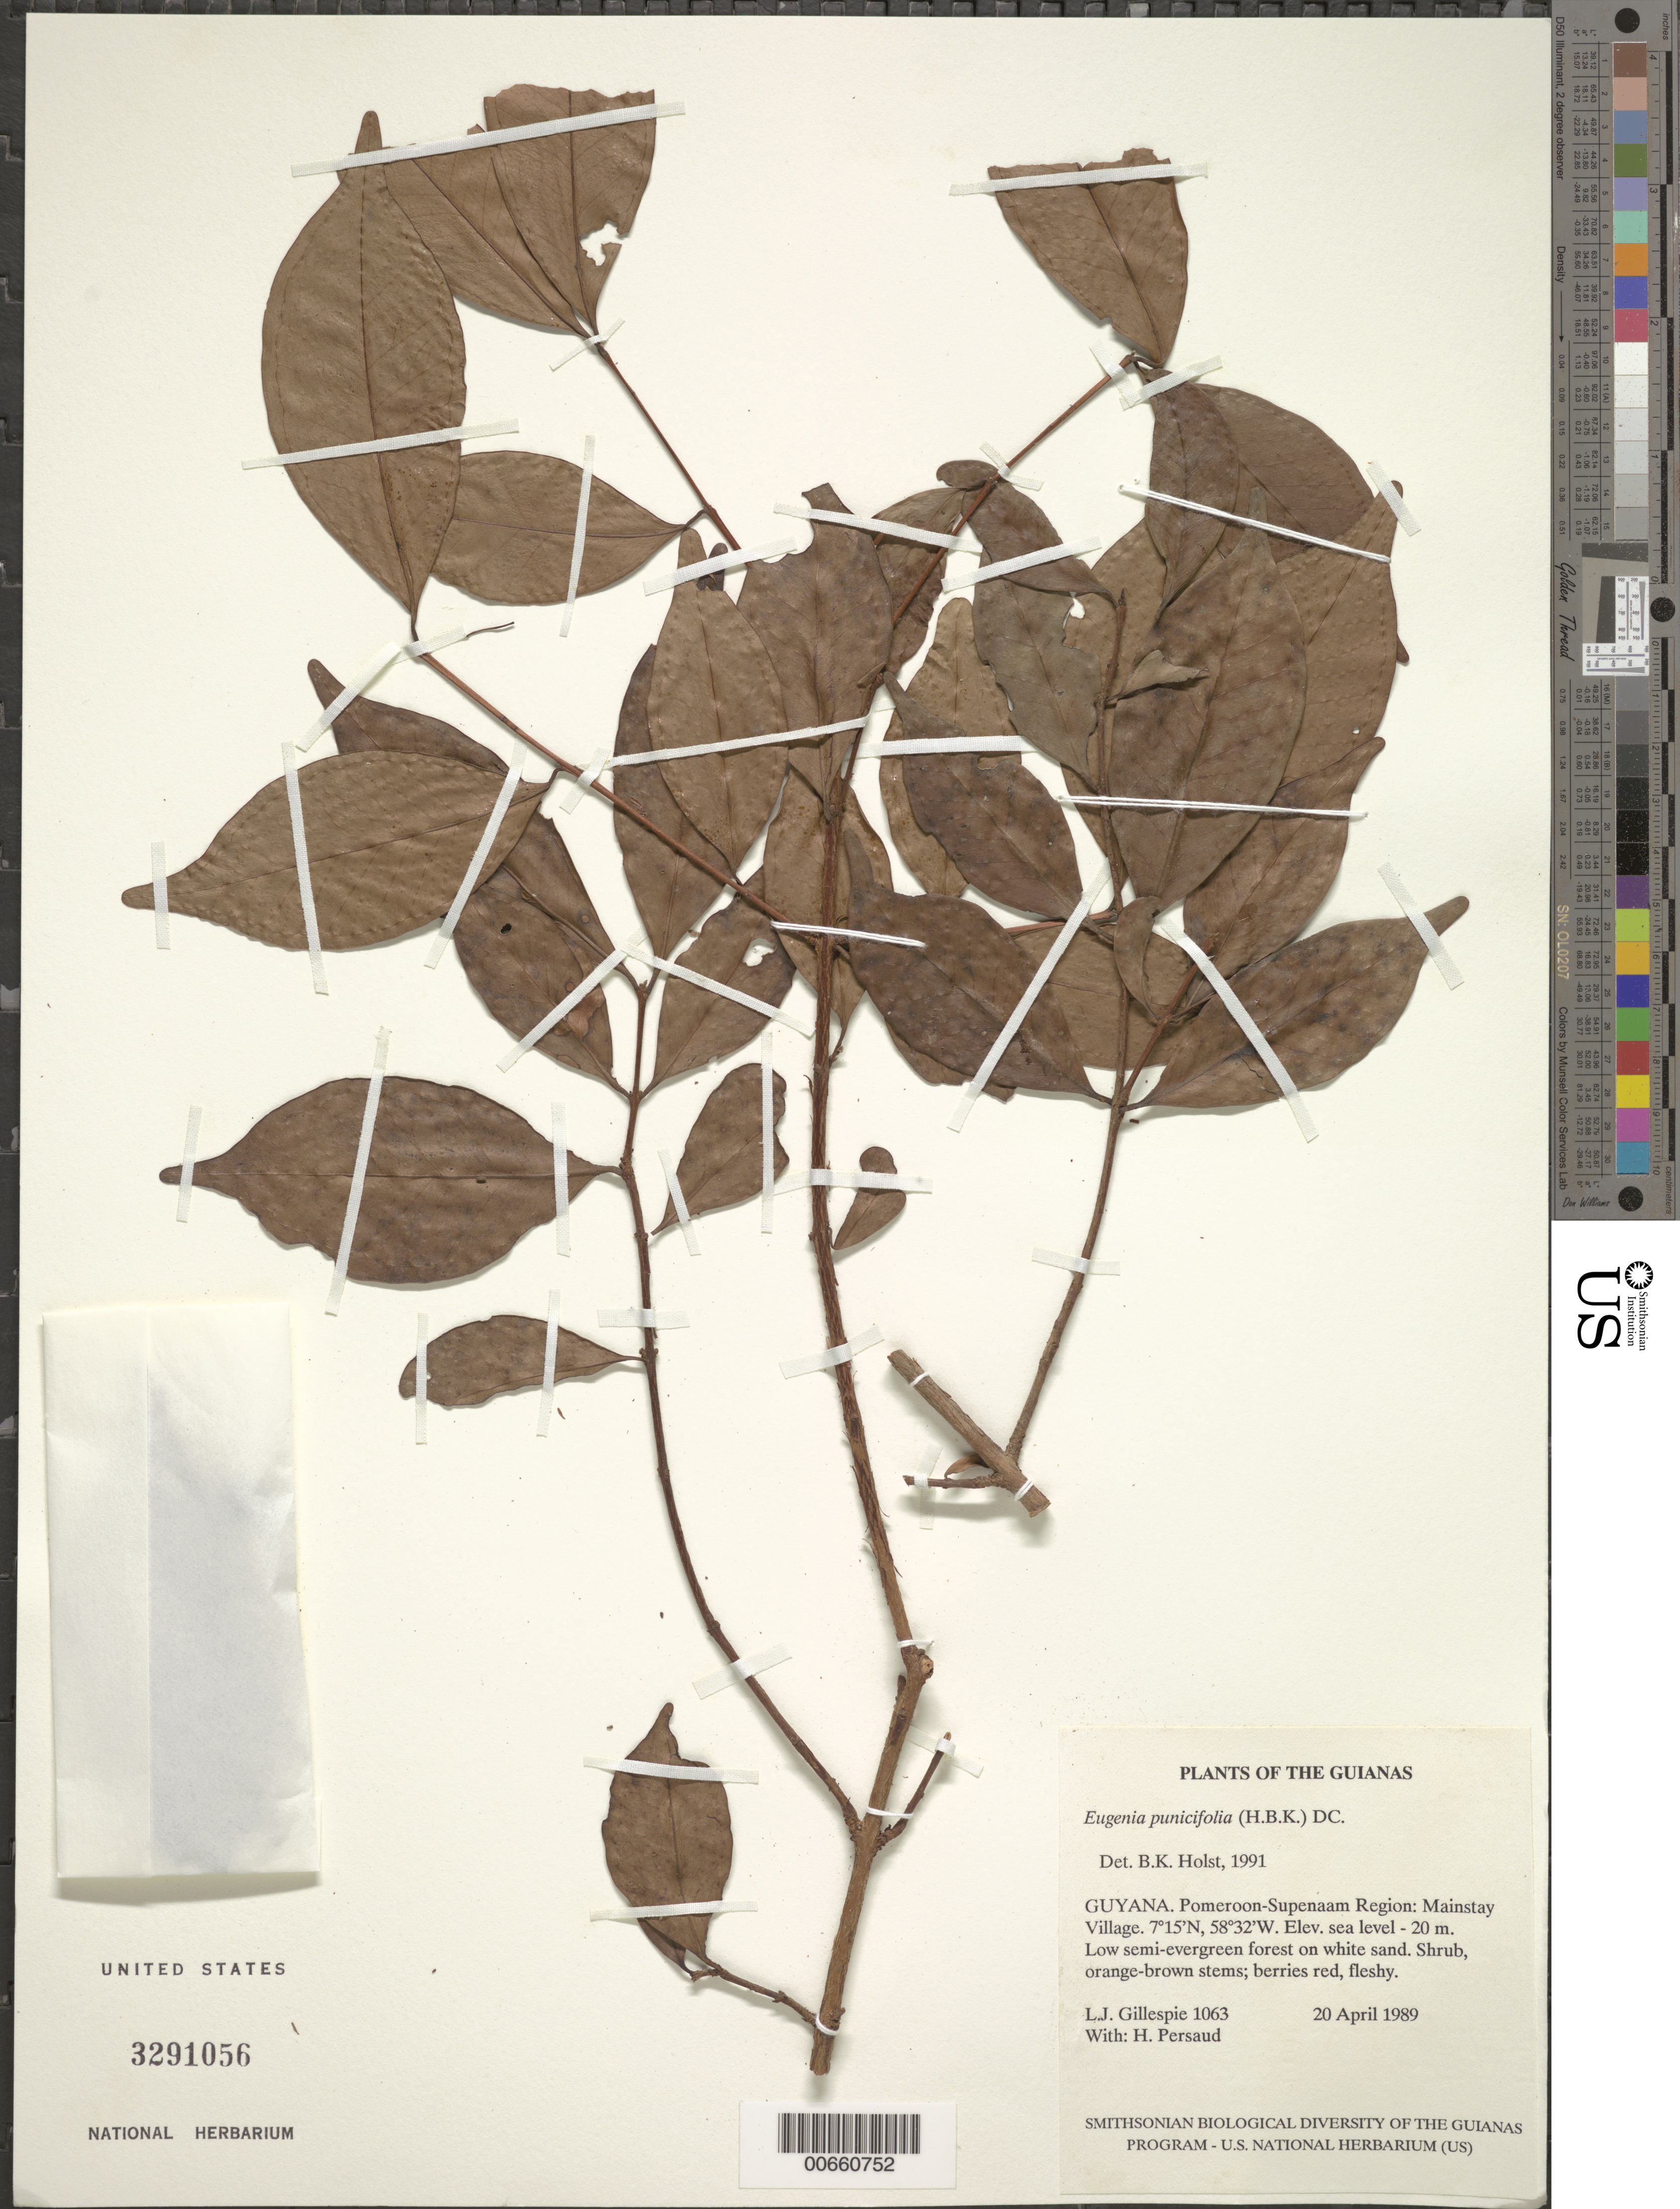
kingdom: Plantae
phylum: Tracheophyta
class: Magnoliopsida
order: Myrtales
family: Myrtaceae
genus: Eugenia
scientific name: Eugenia punicifolia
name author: (Kunth) DC.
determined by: Holst, Bruce K.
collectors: L. J. Gillespie & H. Persaud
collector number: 1063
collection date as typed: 20 April 1989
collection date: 1989-04-20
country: Guyana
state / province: Pomeroon-Supenaam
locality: Mainstay Village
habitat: Low semi-evergreen forest on white sand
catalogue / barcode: US 3291056